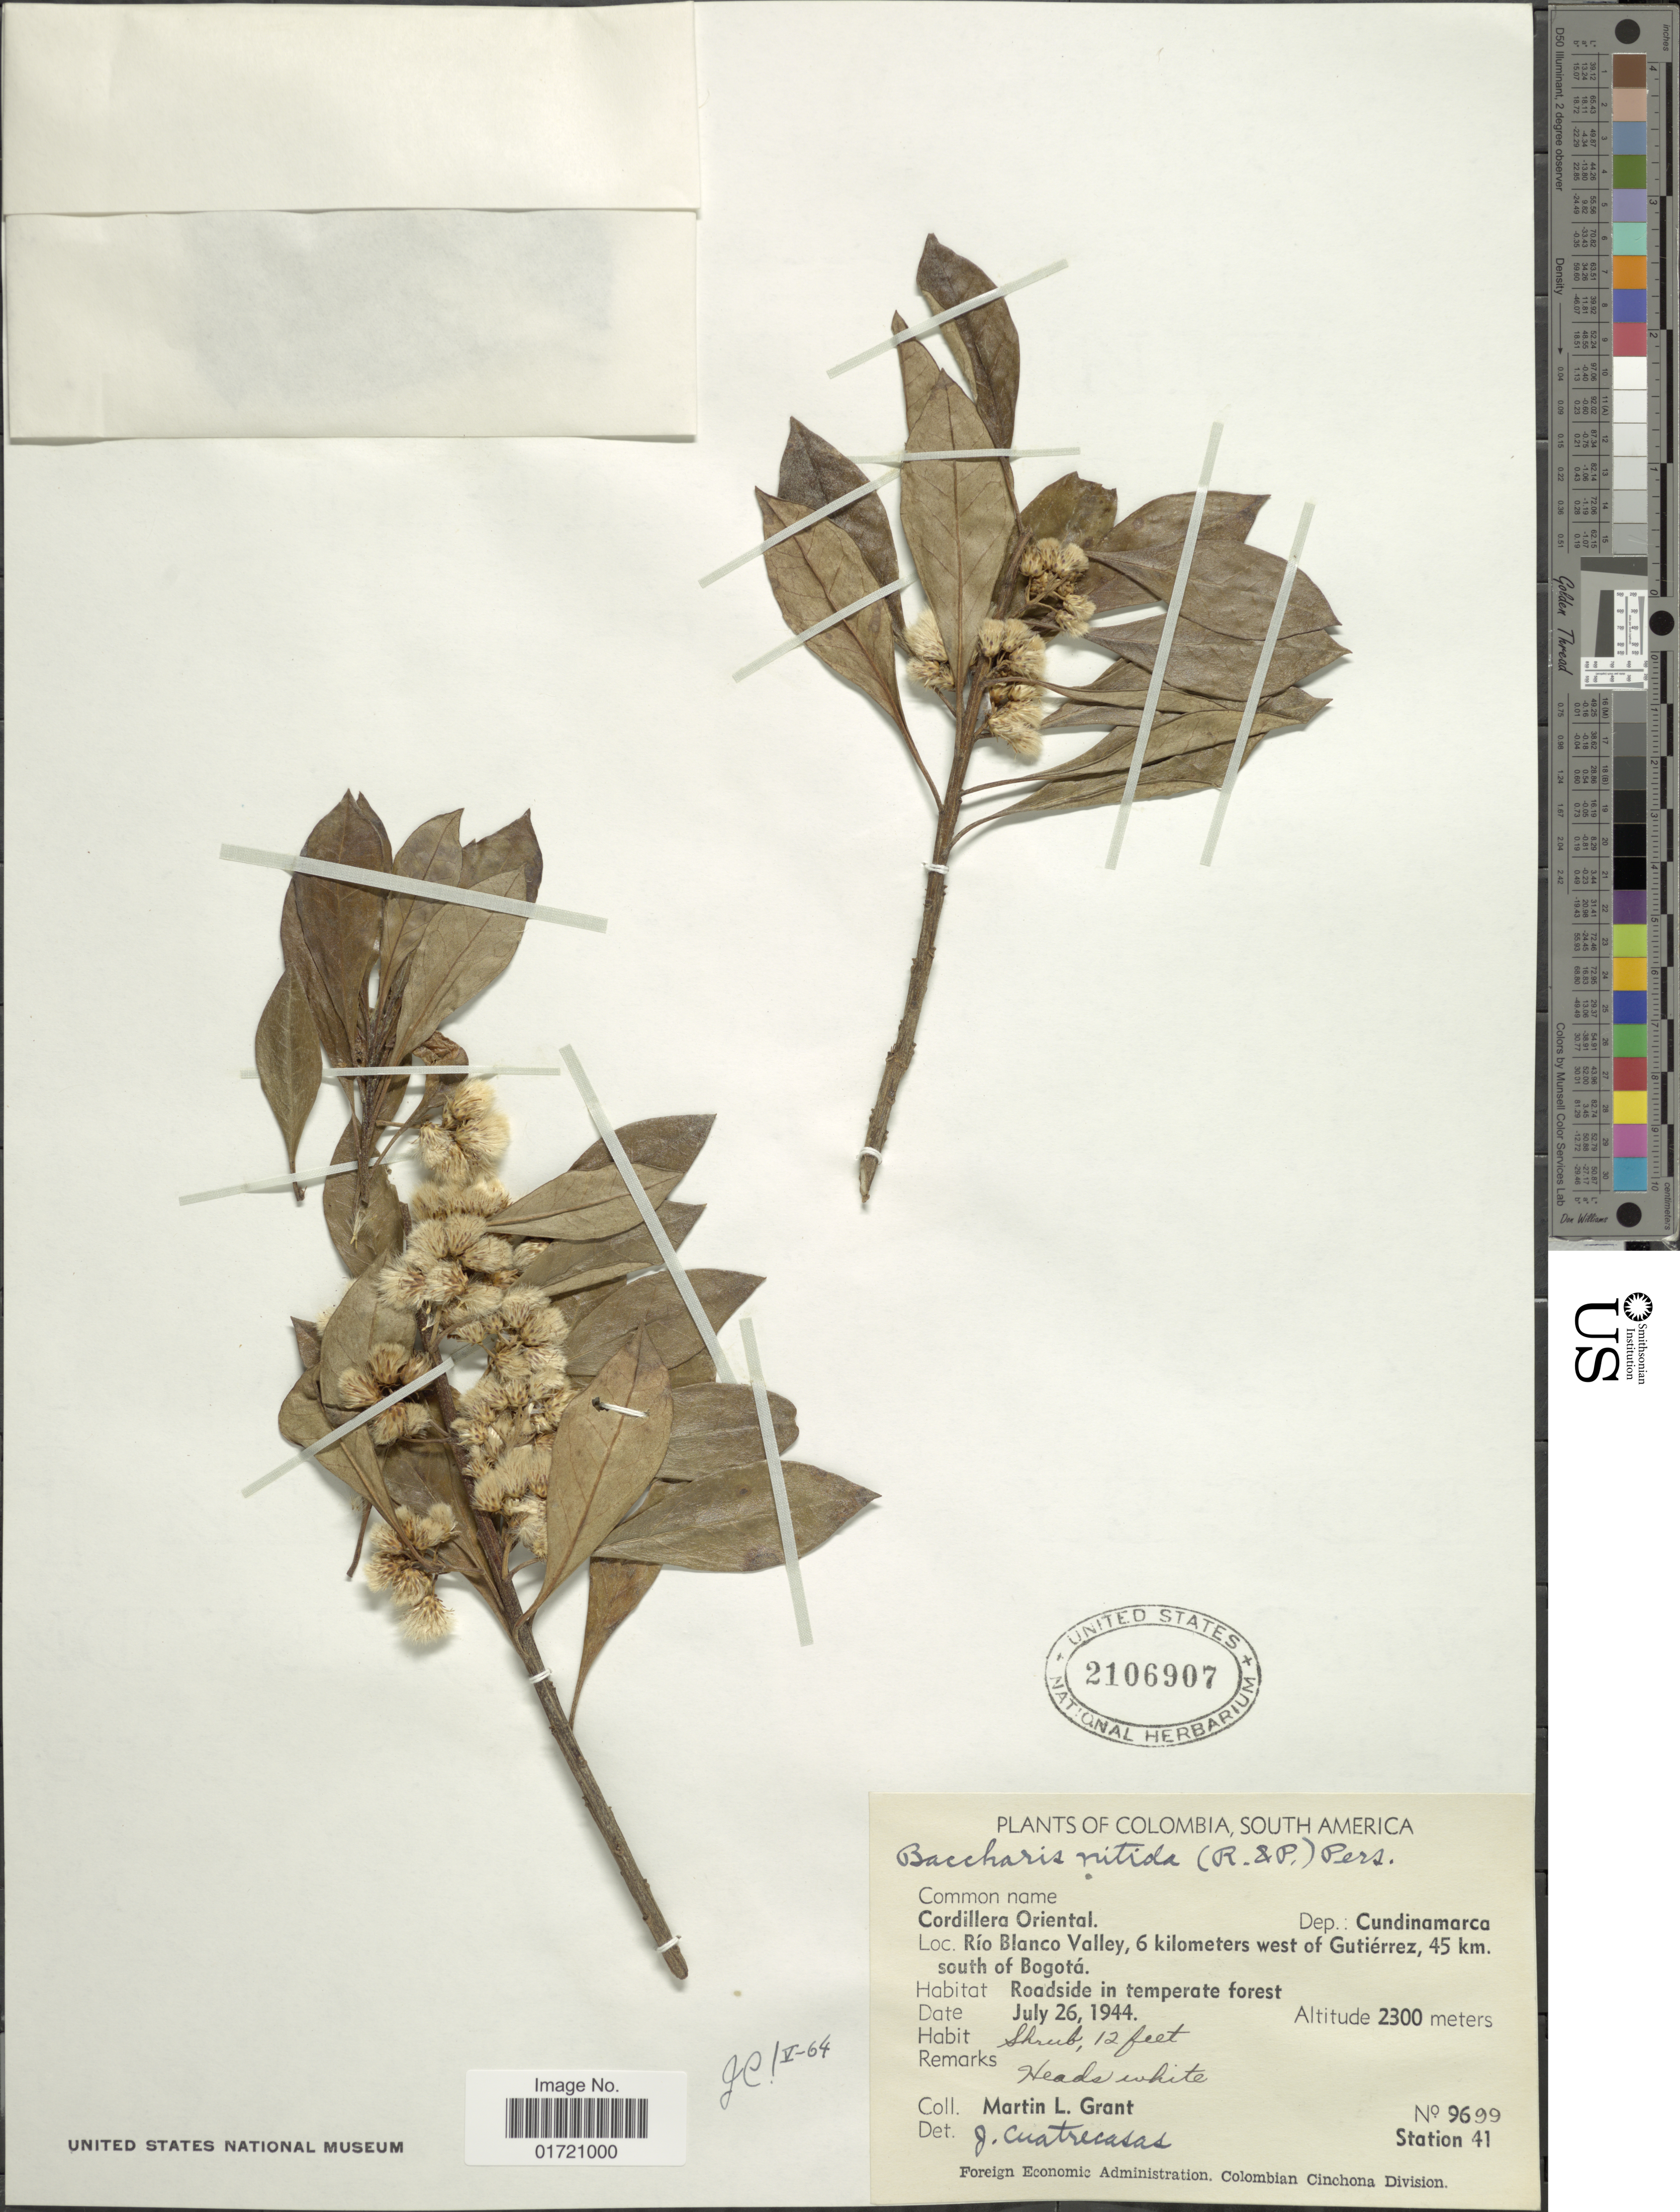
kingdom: Plantae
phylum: Tracheophyta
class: Magnoliopsida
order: Asterales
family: Asteraceae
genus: Baccharis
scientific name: Baccharis nitida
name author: (Ruiz & Pav.) Pers.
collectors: M. L. Grant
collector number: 9699/41*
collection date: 1944-07-26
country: Colombia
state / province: Cundinamarca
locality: South America, Codillera Oriental, Rio Blanco Valley, 6 kilometers west of Gutierrez, 45 km south of Bogota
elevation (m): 2300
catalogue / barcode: US 216907